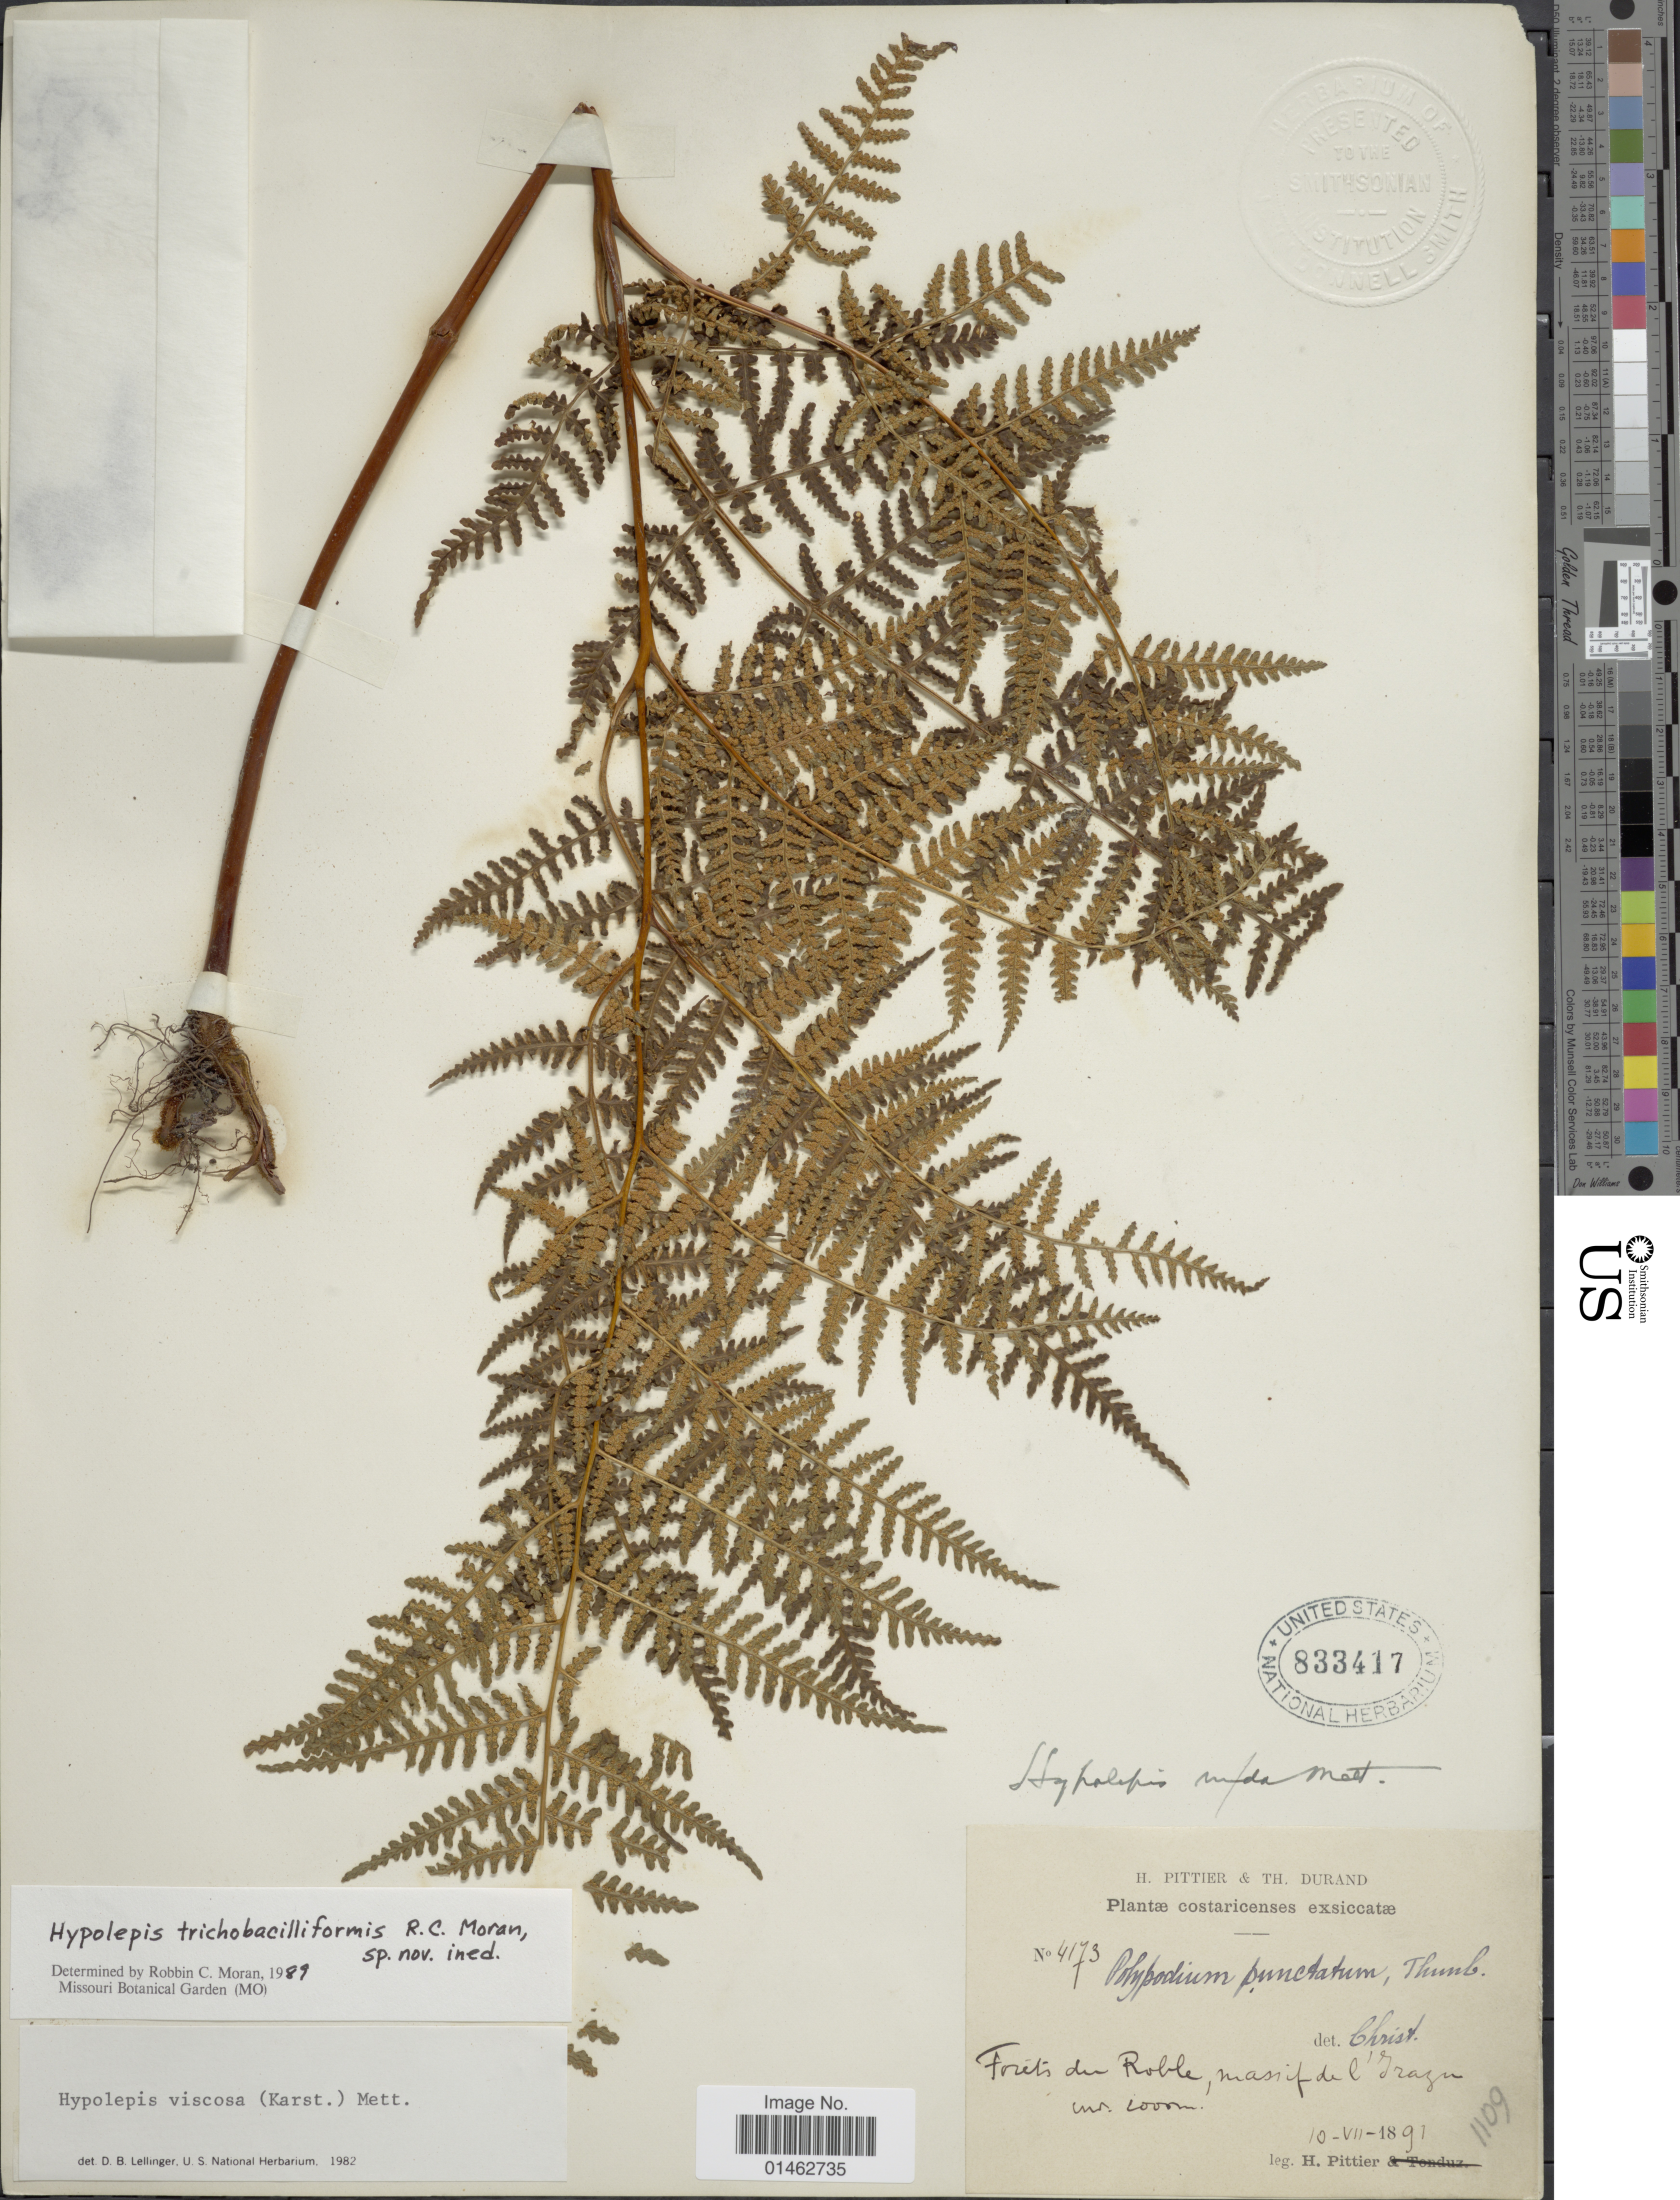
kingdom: Plantae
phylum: Tracheophyta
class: Polypodiopsida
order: Polypodiales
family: Dennstaedtiaceae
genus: Hypolepis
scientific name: Hypolepis trichobacilliformis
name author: R.C. Moran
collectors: H. F. Pittier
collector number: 4173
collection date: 1891-07-10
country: Costa Rica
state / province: Cartago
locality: Forêts du Roble, massif de l'Irazu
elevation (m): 2000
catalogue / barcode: US 833417